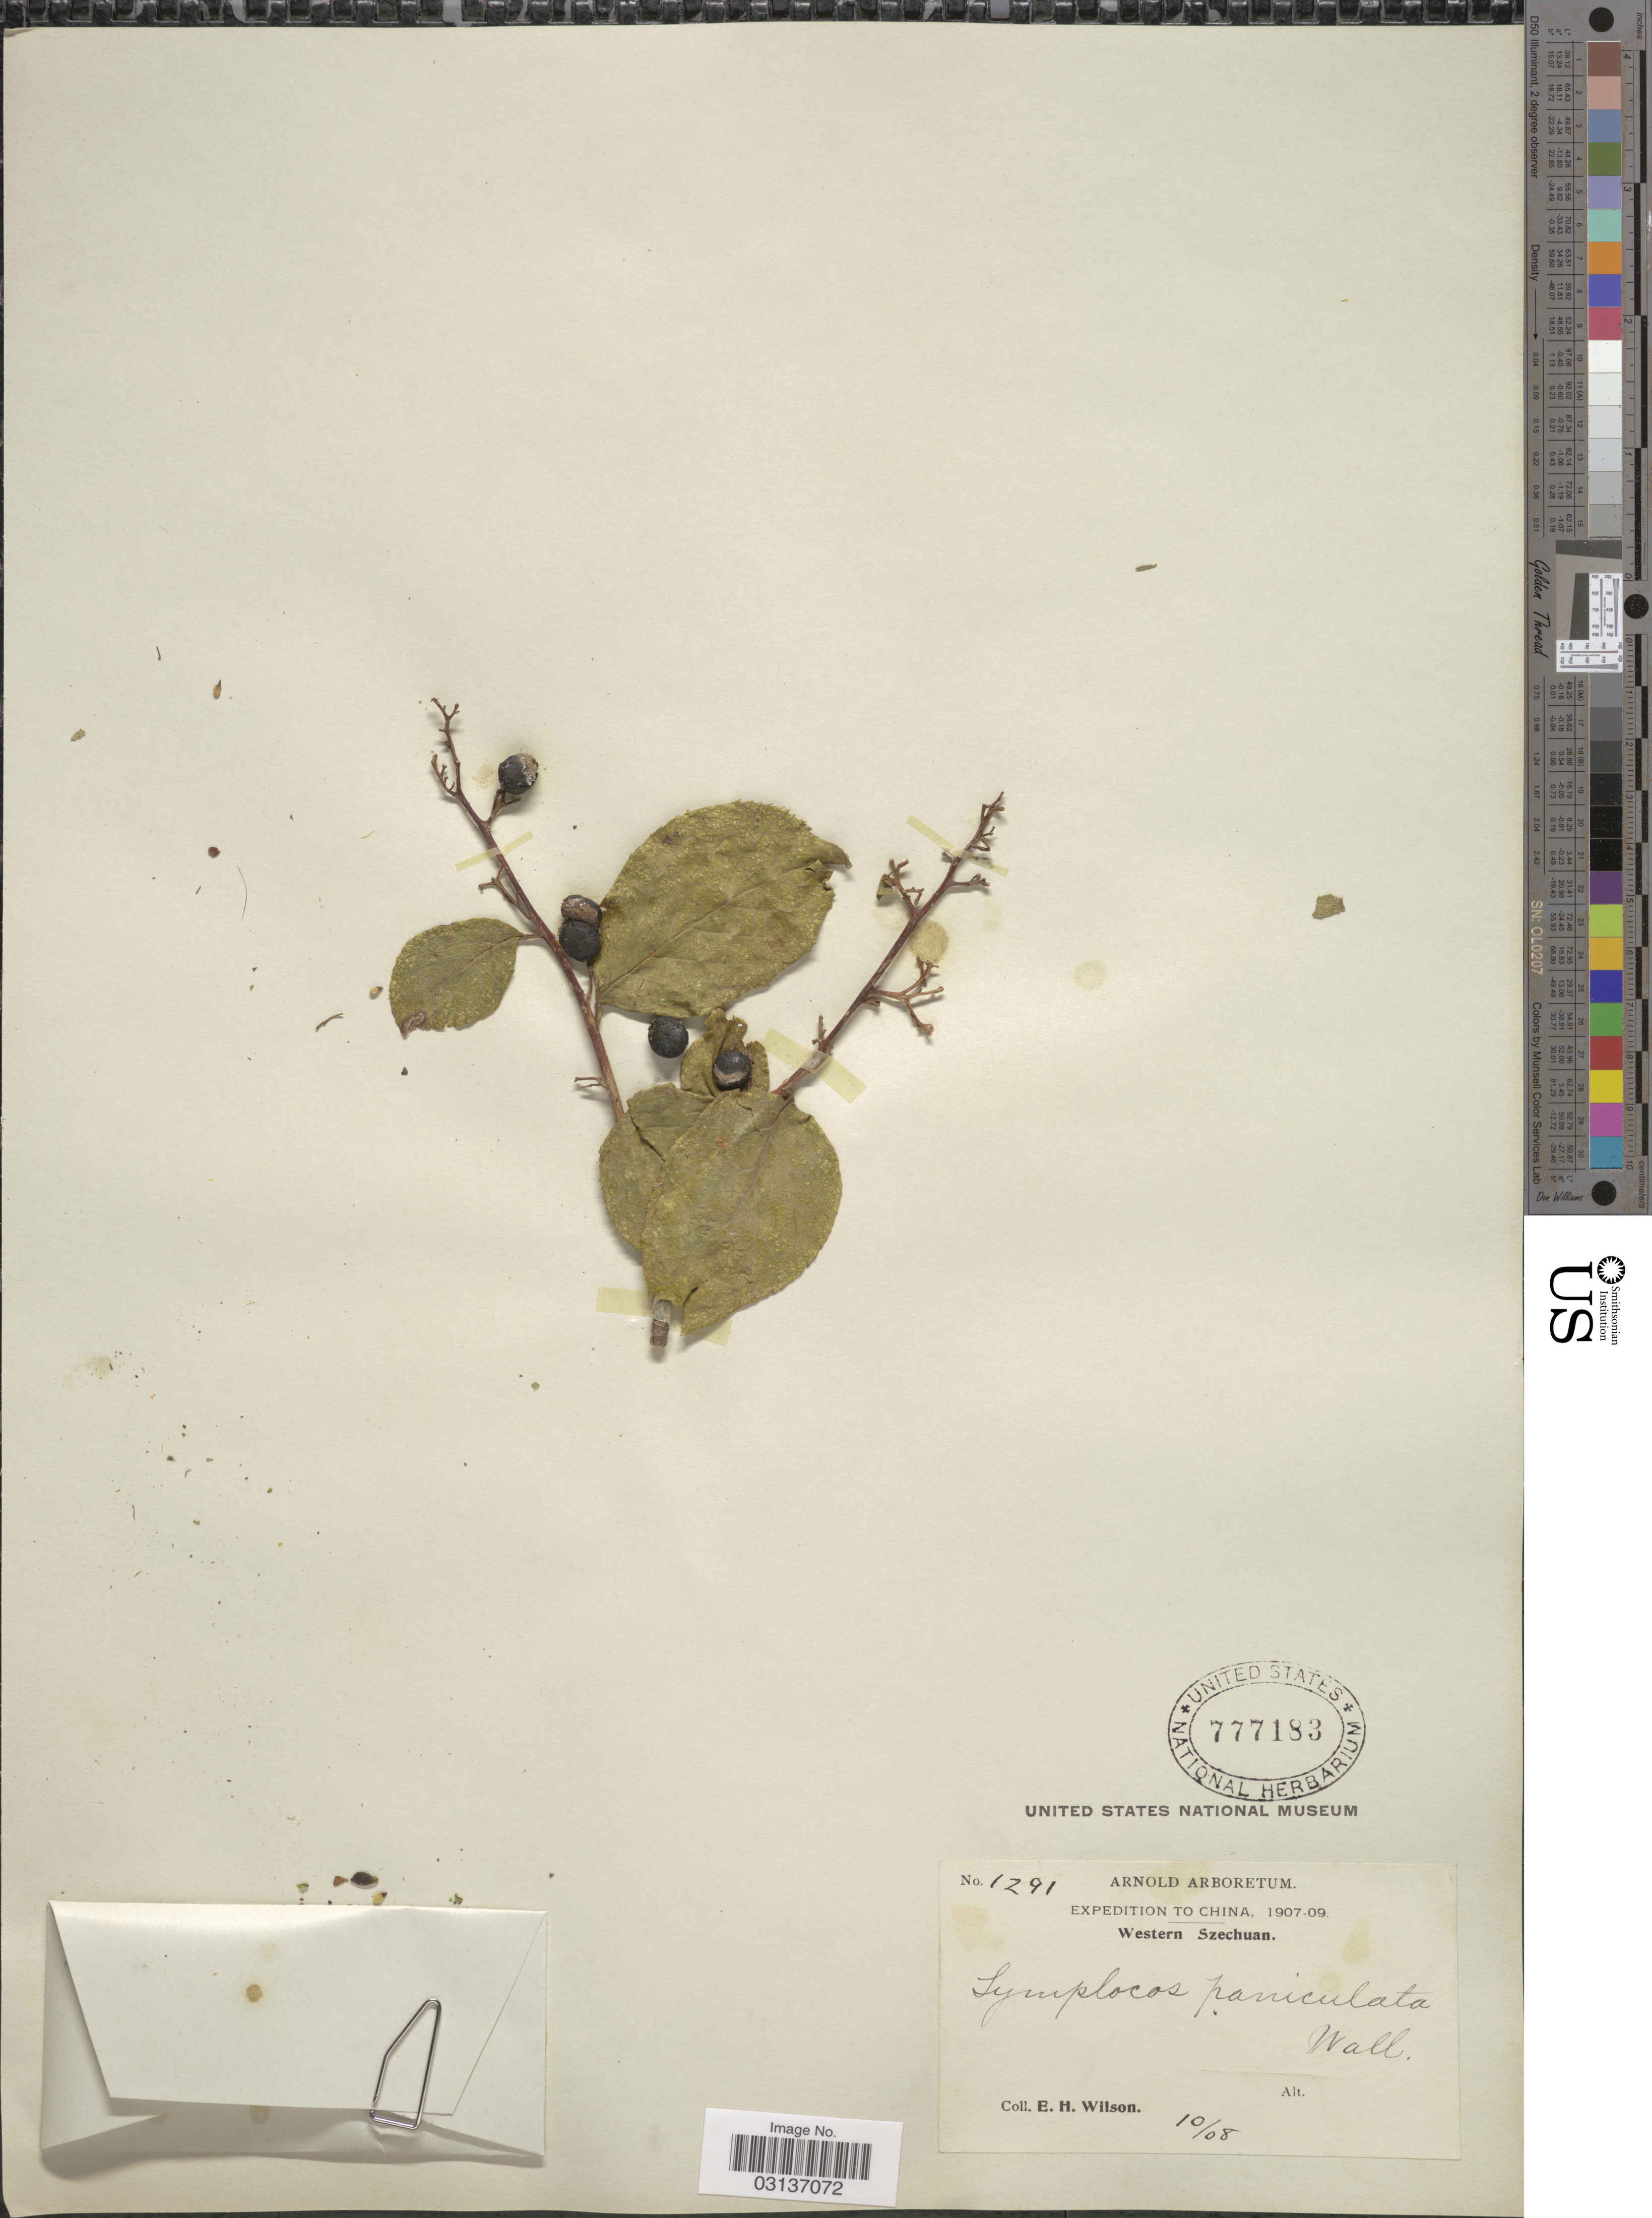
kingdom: Plantae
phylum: Tracheophyta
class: Magnoliopsida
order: Ericales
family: Symplocaceae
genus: Symplocos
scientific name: Symplocos paniculata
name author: Miq.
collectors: E. Wilson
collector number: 1291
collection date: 1908-10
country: China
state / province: Sichuan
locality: Western Szechuan.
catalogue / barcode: US 777183